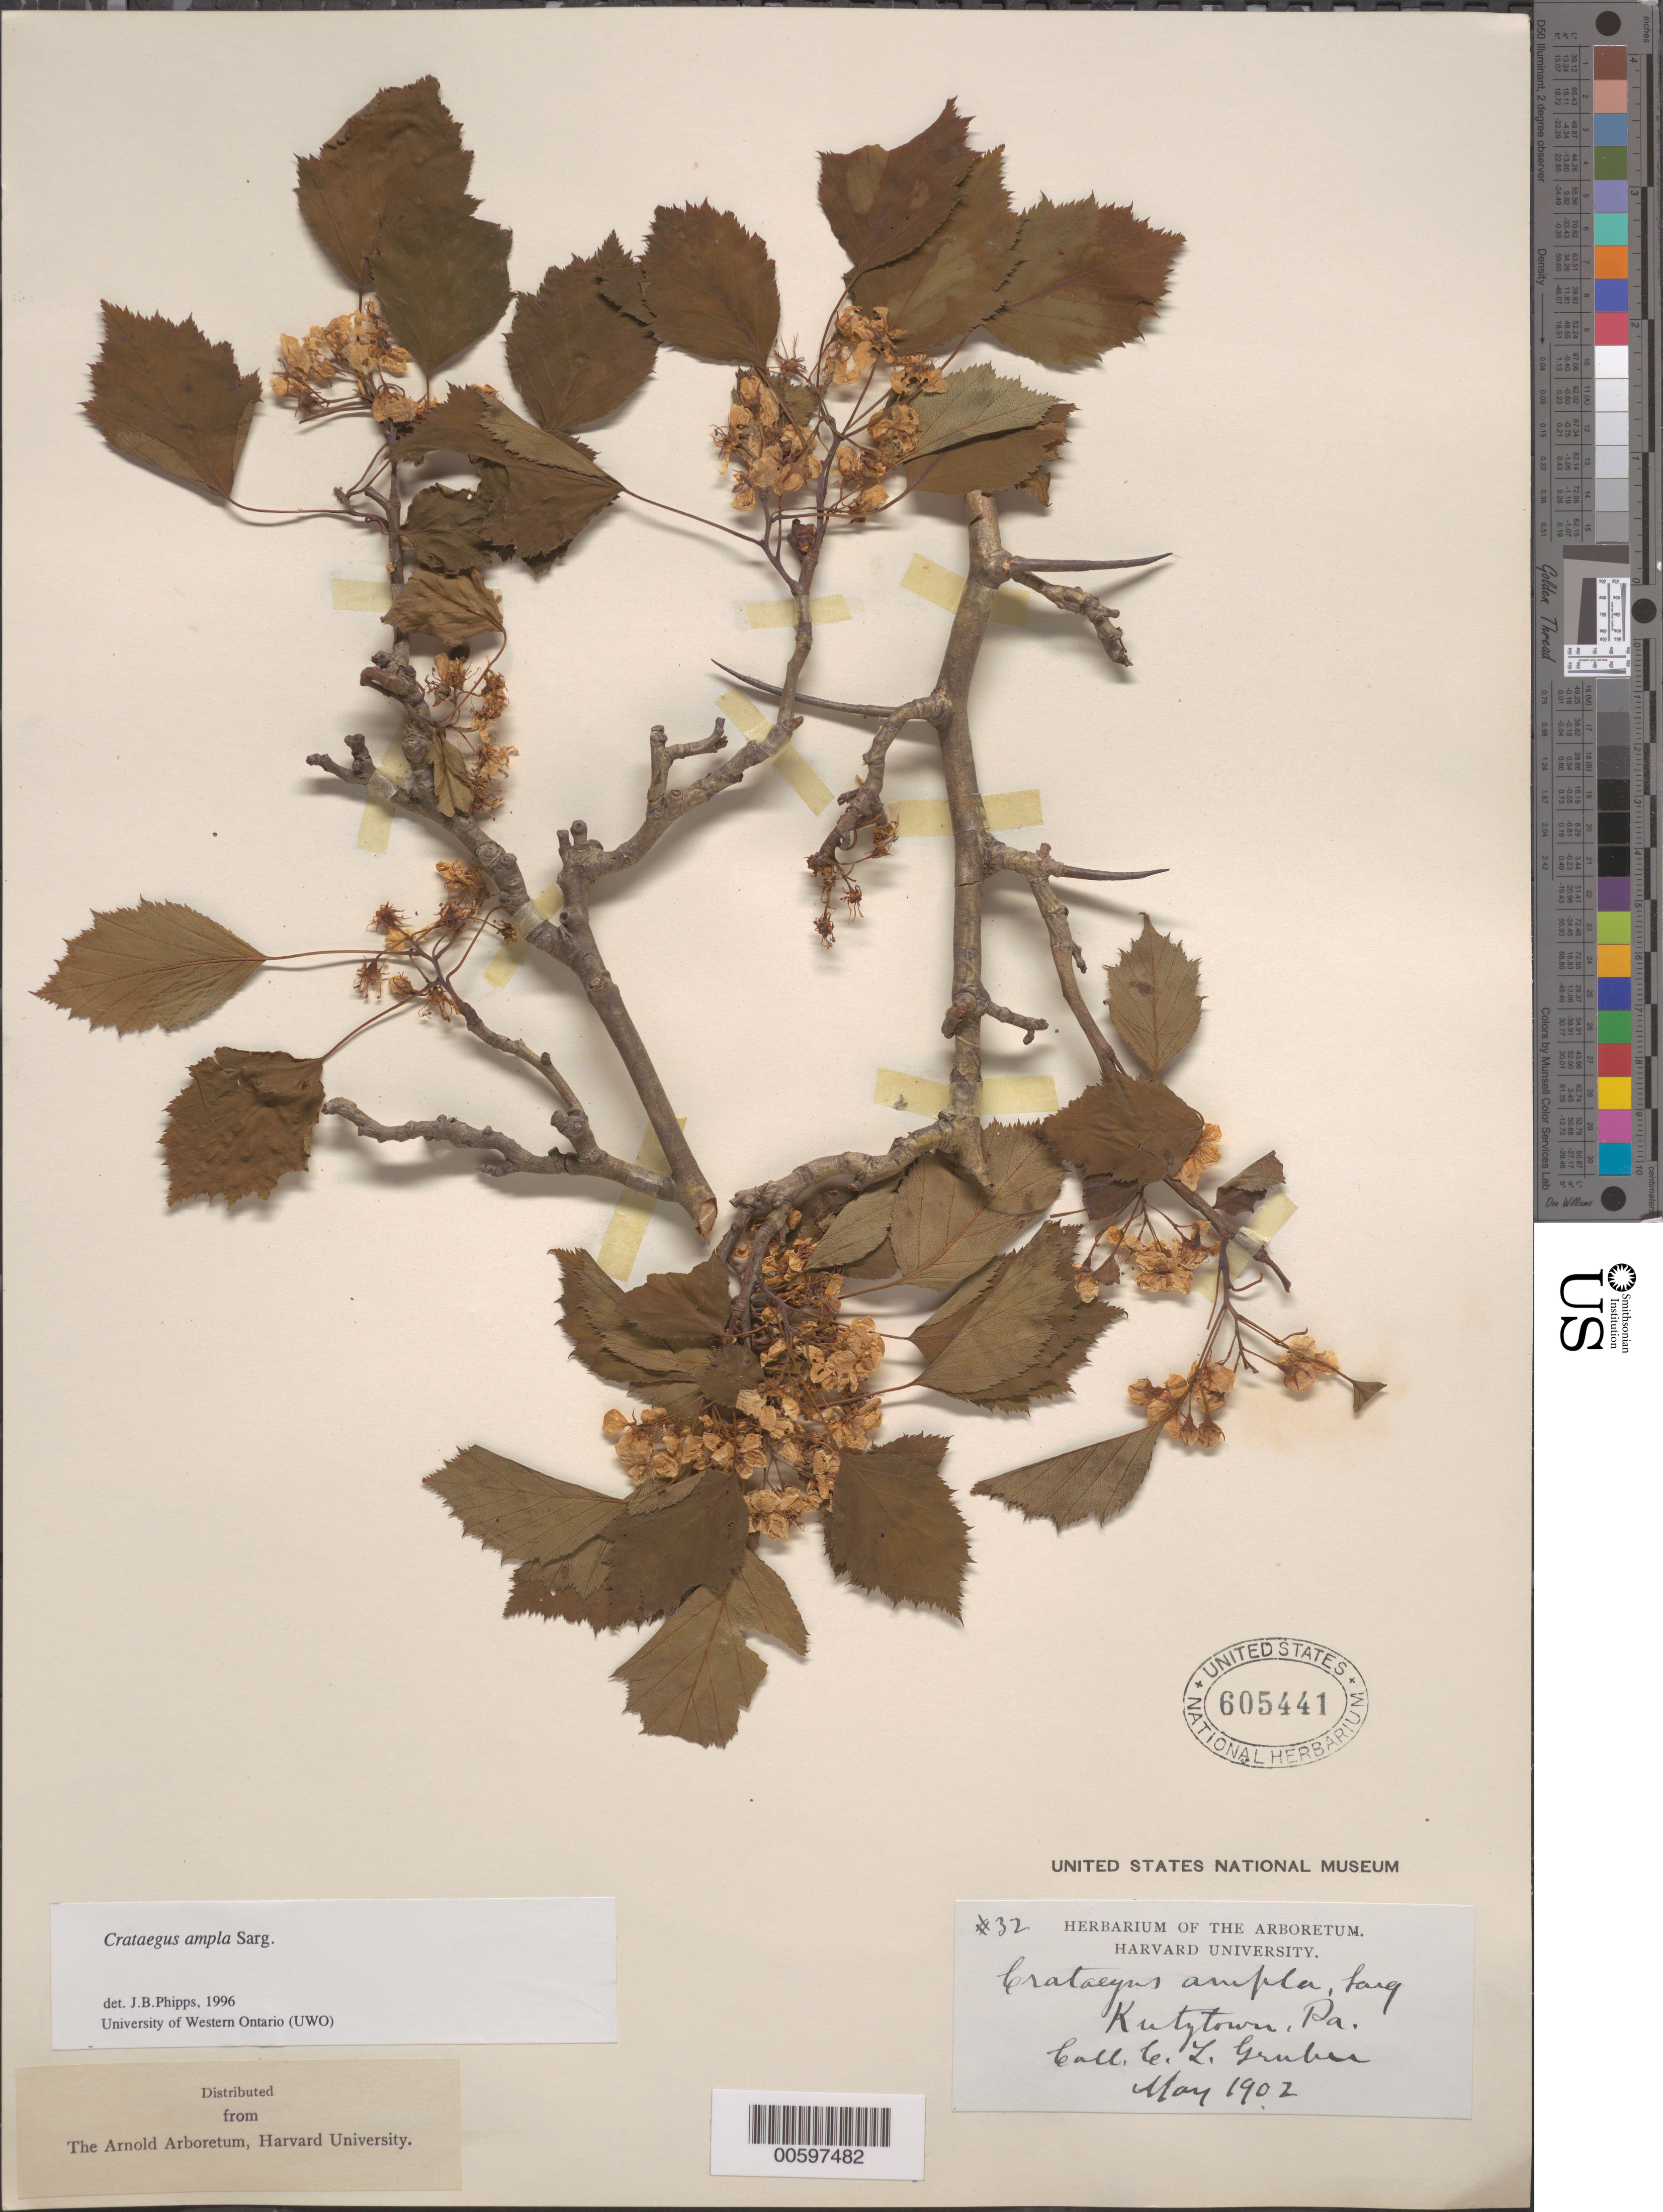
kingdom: Plantae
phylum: Tracheophyta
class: Magnoliopsida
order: Rosales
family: Rosaceae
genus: Crataegus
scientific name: Crataegus ampla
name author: Sarg.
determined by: Phipps, James B., (UWO), University of Western Ontario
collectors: C. Gruber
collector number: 32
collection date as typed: May 1902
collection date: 1902-05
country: United States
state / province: Pennsylvania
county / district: Berks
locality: Kutztown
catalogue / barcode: US 605441